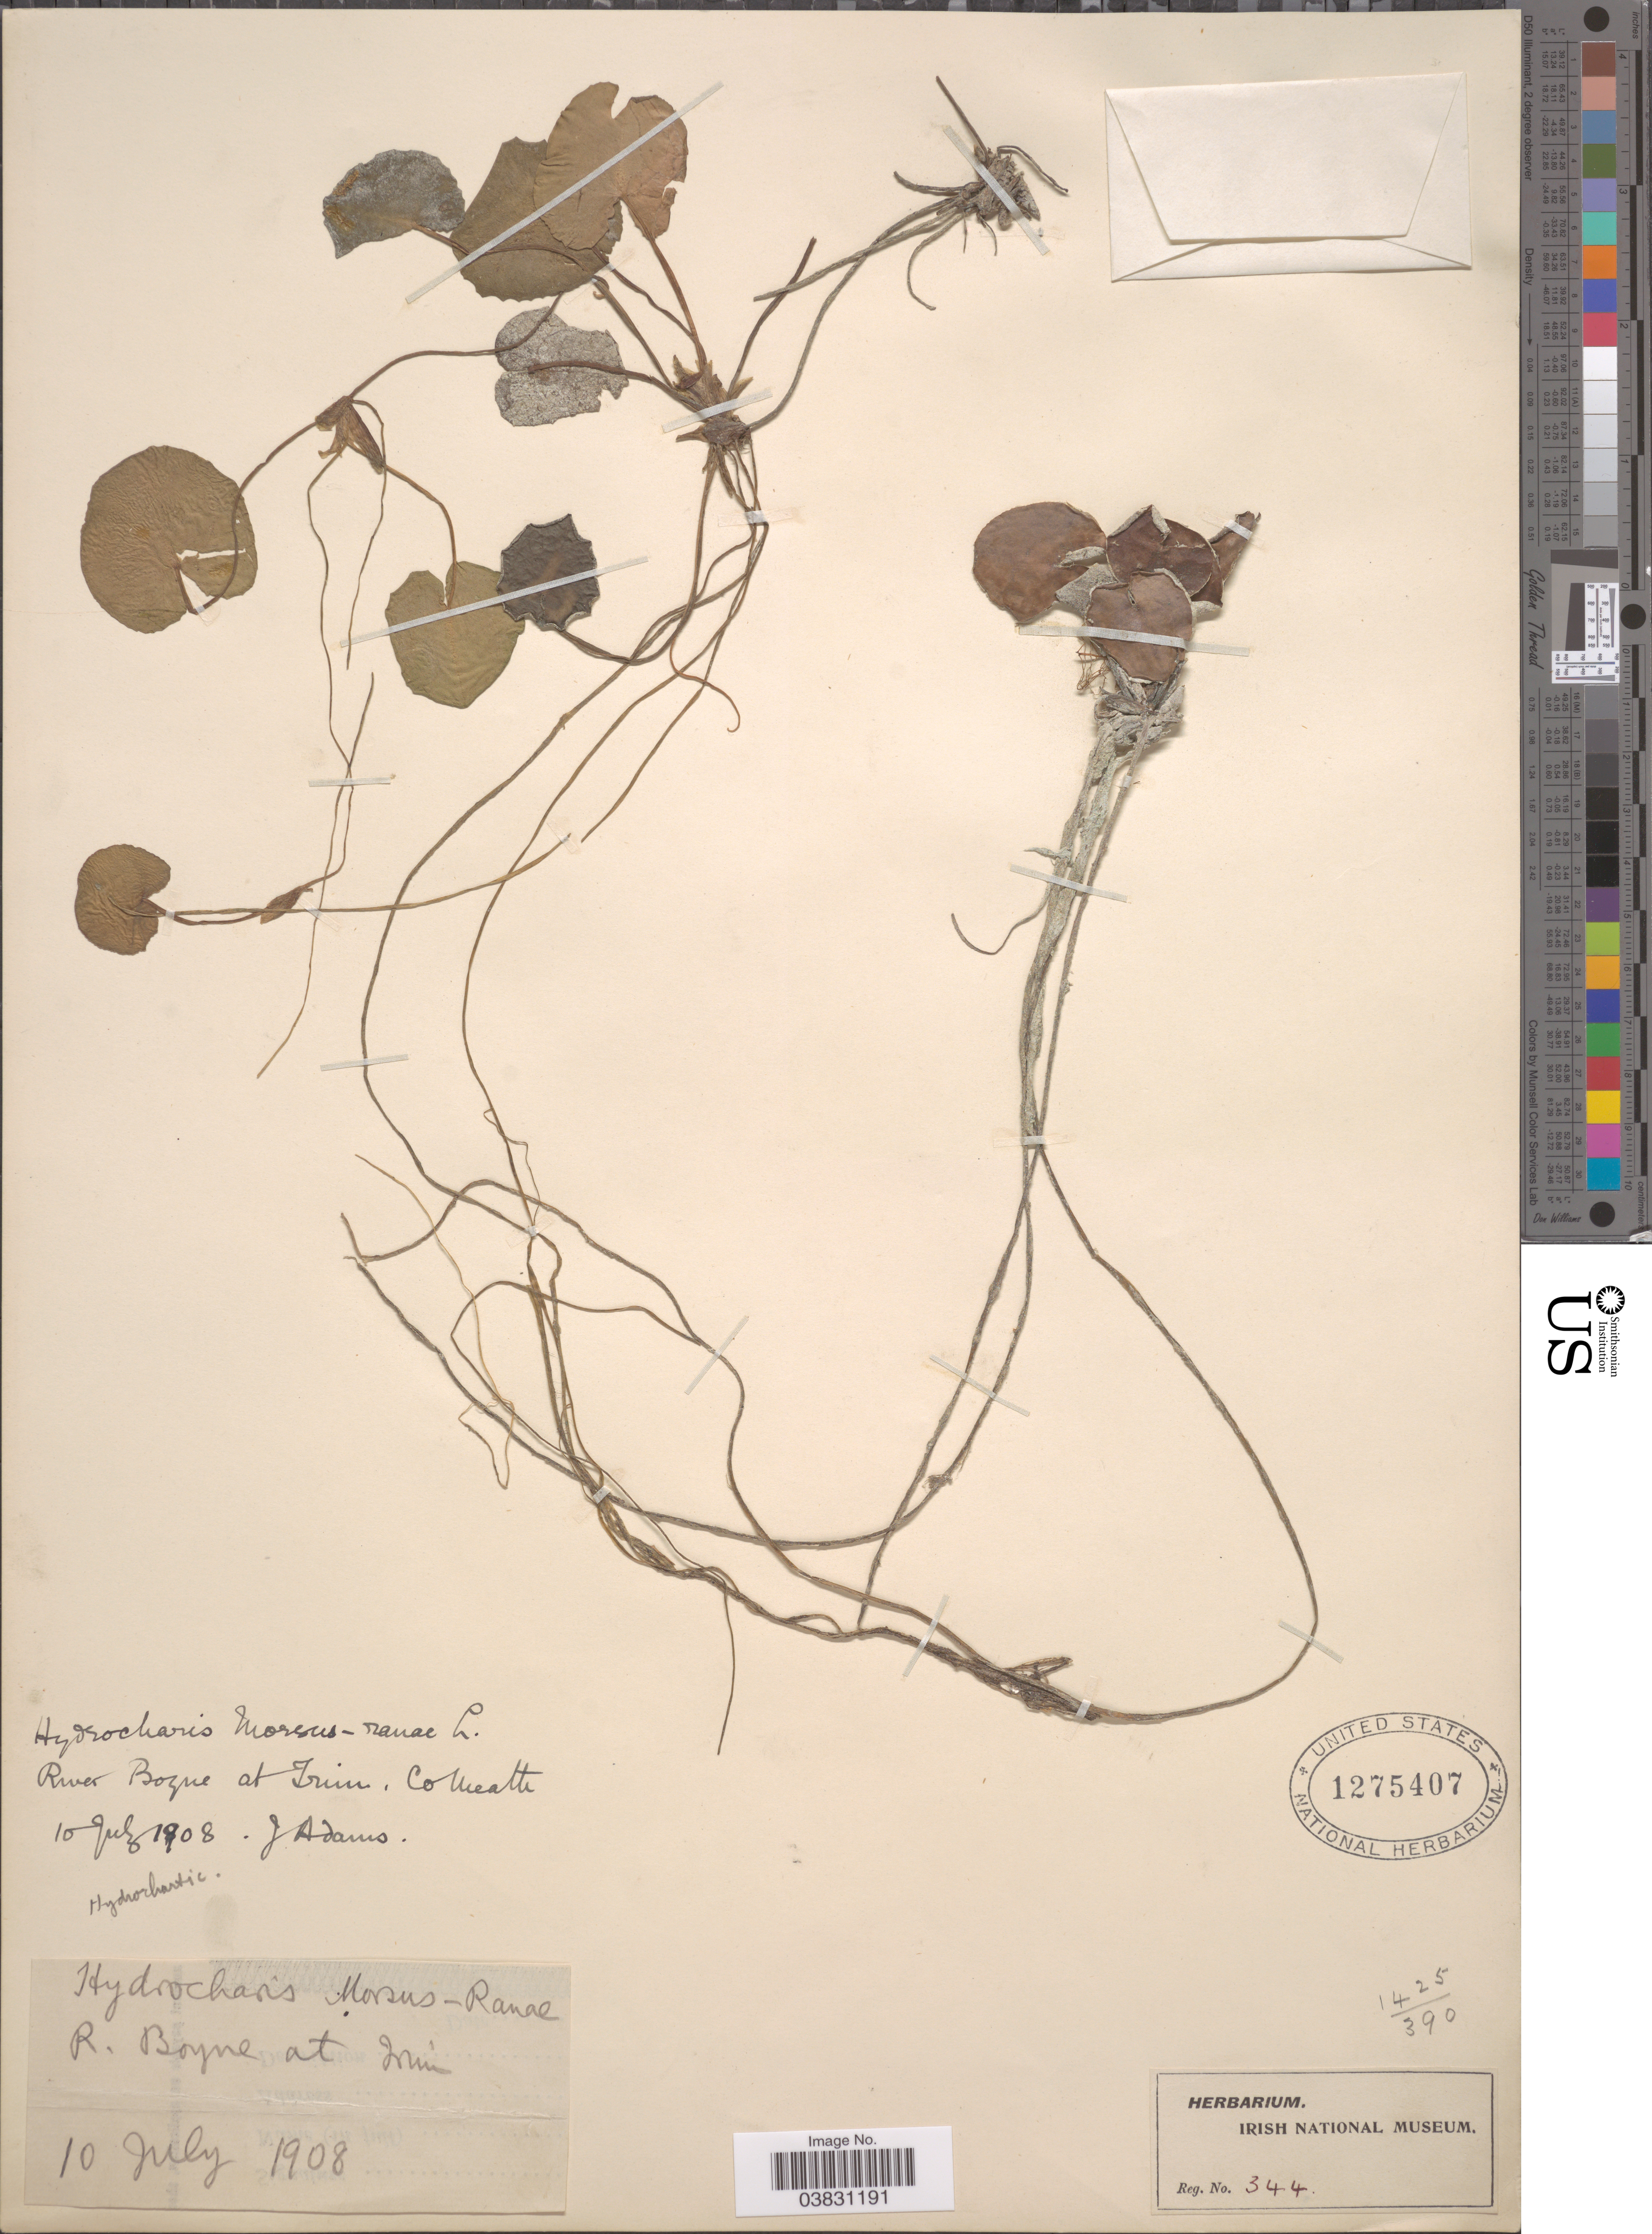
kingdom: Plantae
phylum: Tracheophyta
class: Liliopsida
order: Alismatales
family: Hydrocharitaceae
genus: Hydrocharis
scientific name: Hydrocharis morsus-ranae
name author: L.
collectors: J. Adams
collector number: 344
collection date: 1908-07-10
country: Ireland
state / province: Leinster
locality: River Boyne at Iruin, Co Meath.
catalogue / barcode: US 1275407